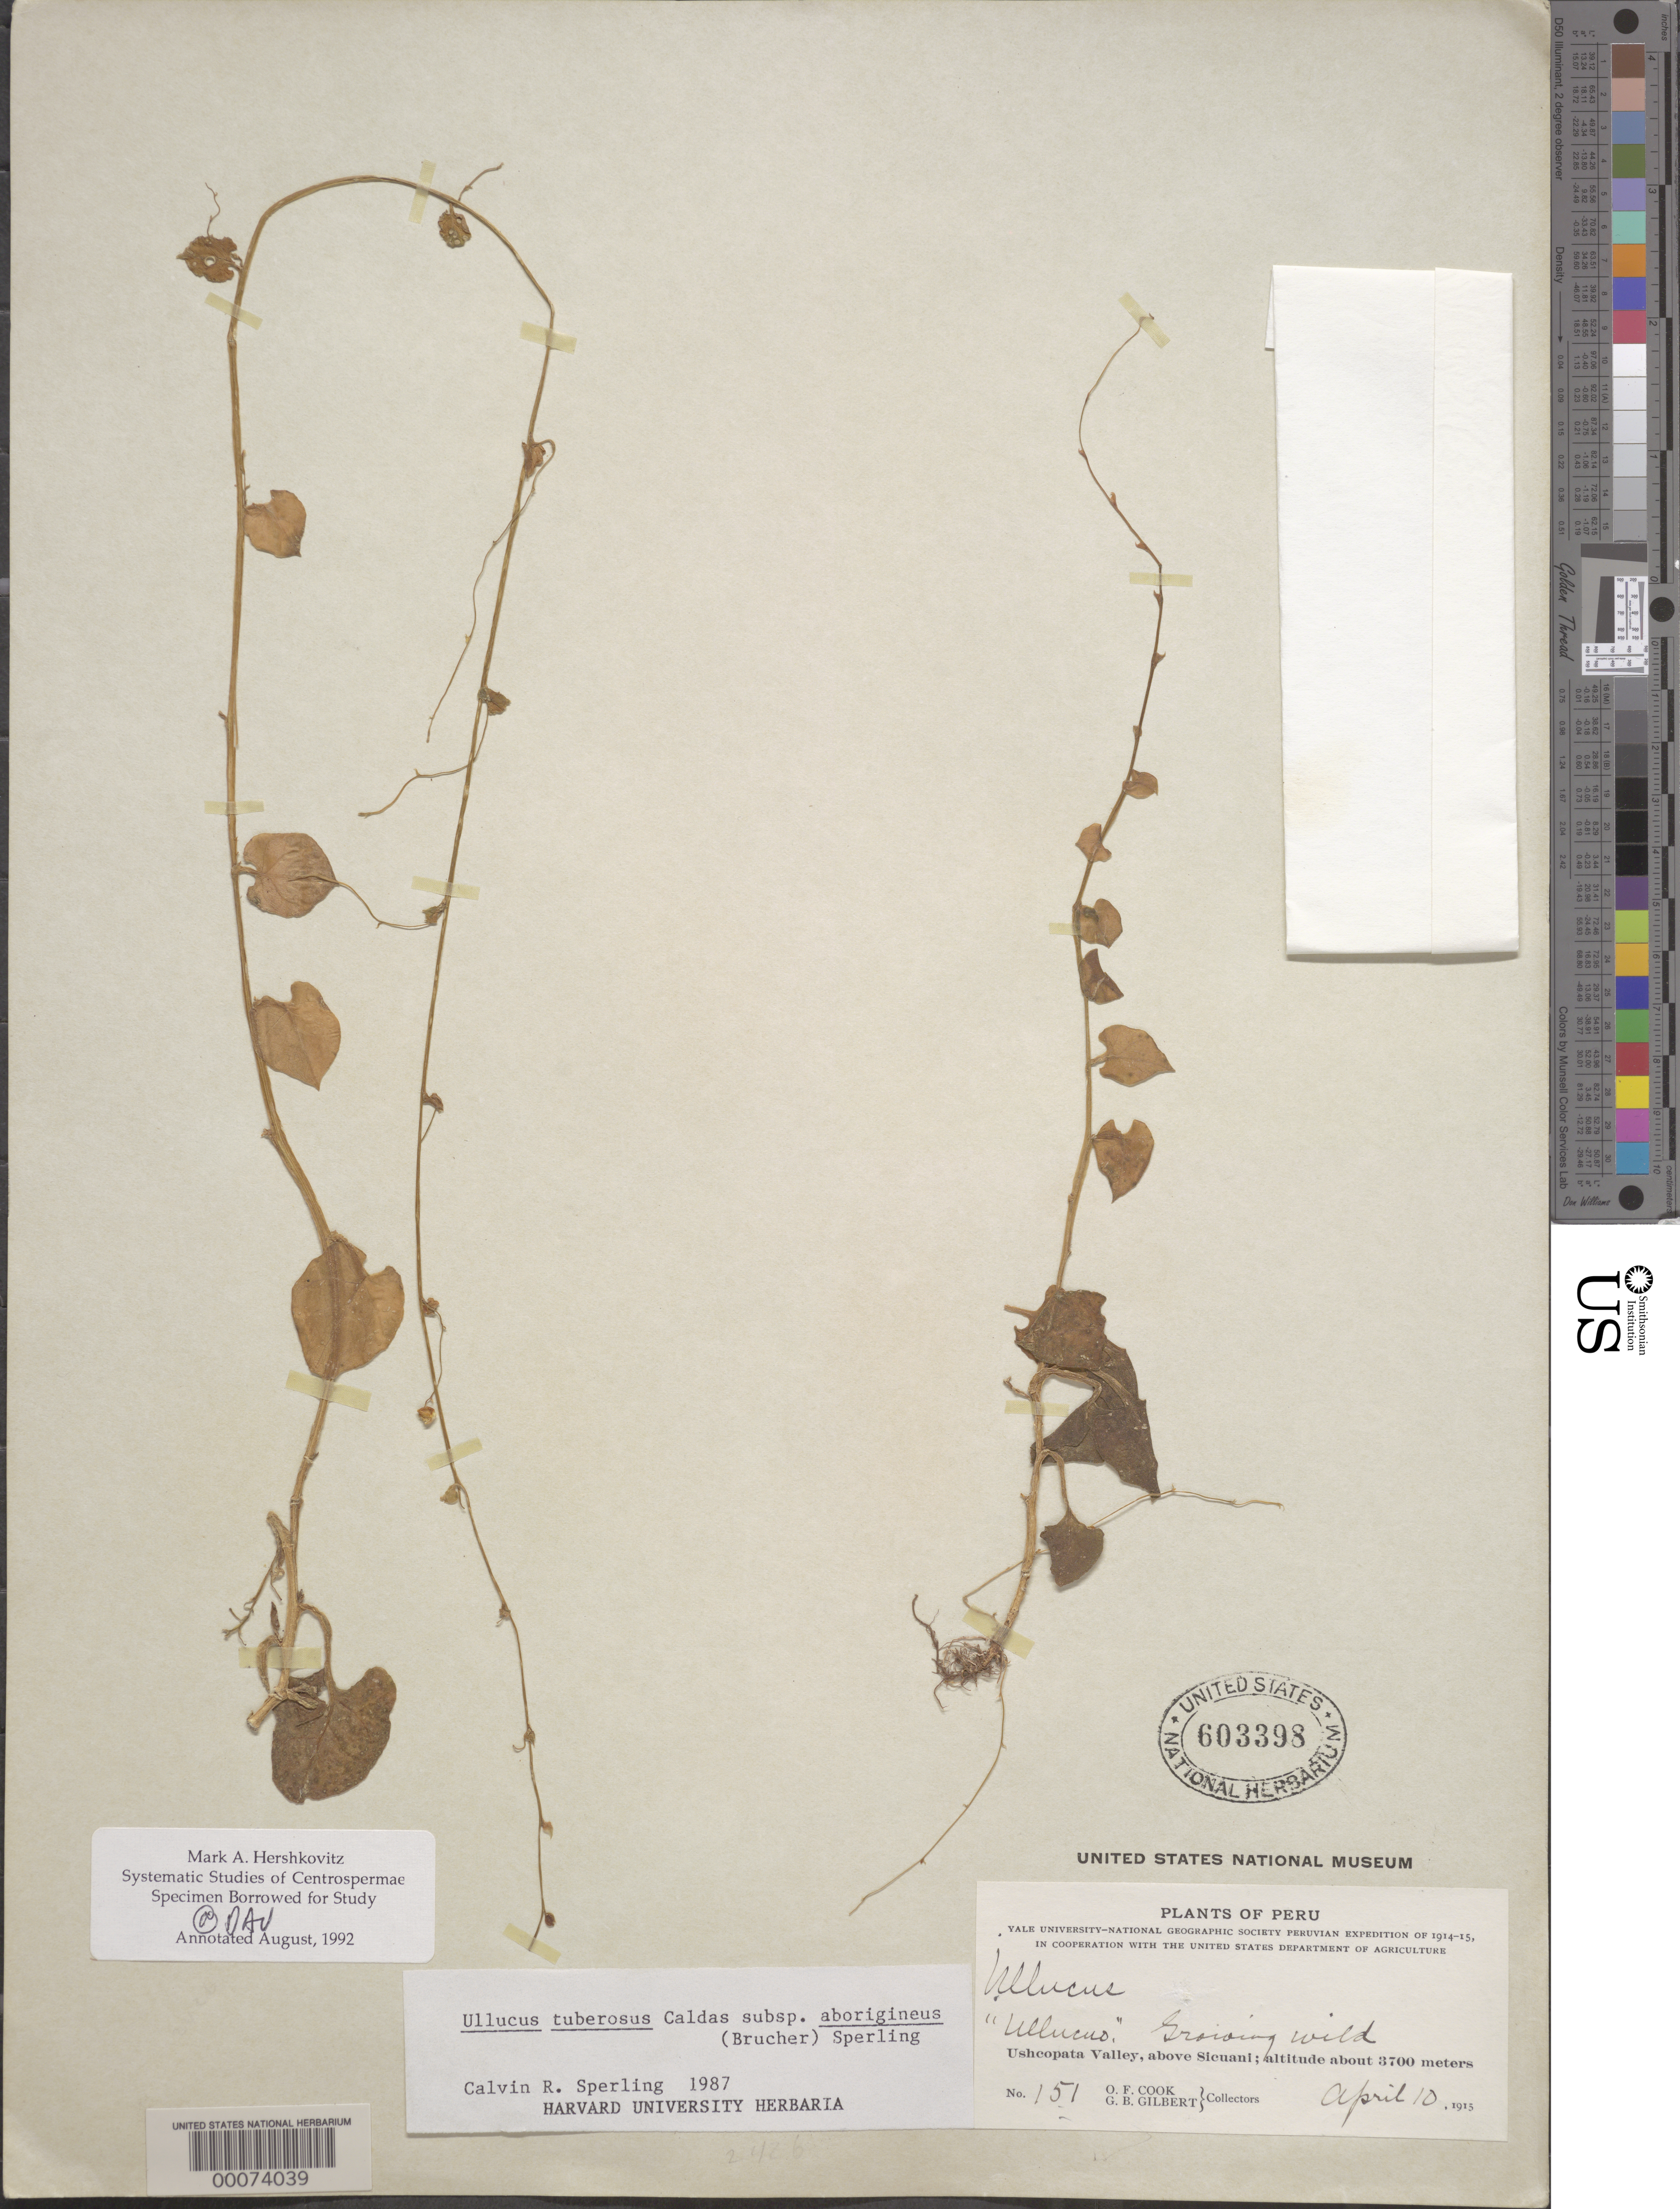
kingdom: Plantae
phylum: Tracheophyta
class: Magnoliopsida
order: Caryophyllales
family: Basellaceae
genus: Ullucus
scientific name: Ullucus tuberosus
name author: Caldas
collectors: O. F. Cook & G. B. Gilbert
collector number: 151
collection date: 1915-04-10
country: Peru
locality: Ushcopata Valley, above Sicuani.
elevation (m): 3700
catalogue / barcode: US 603398